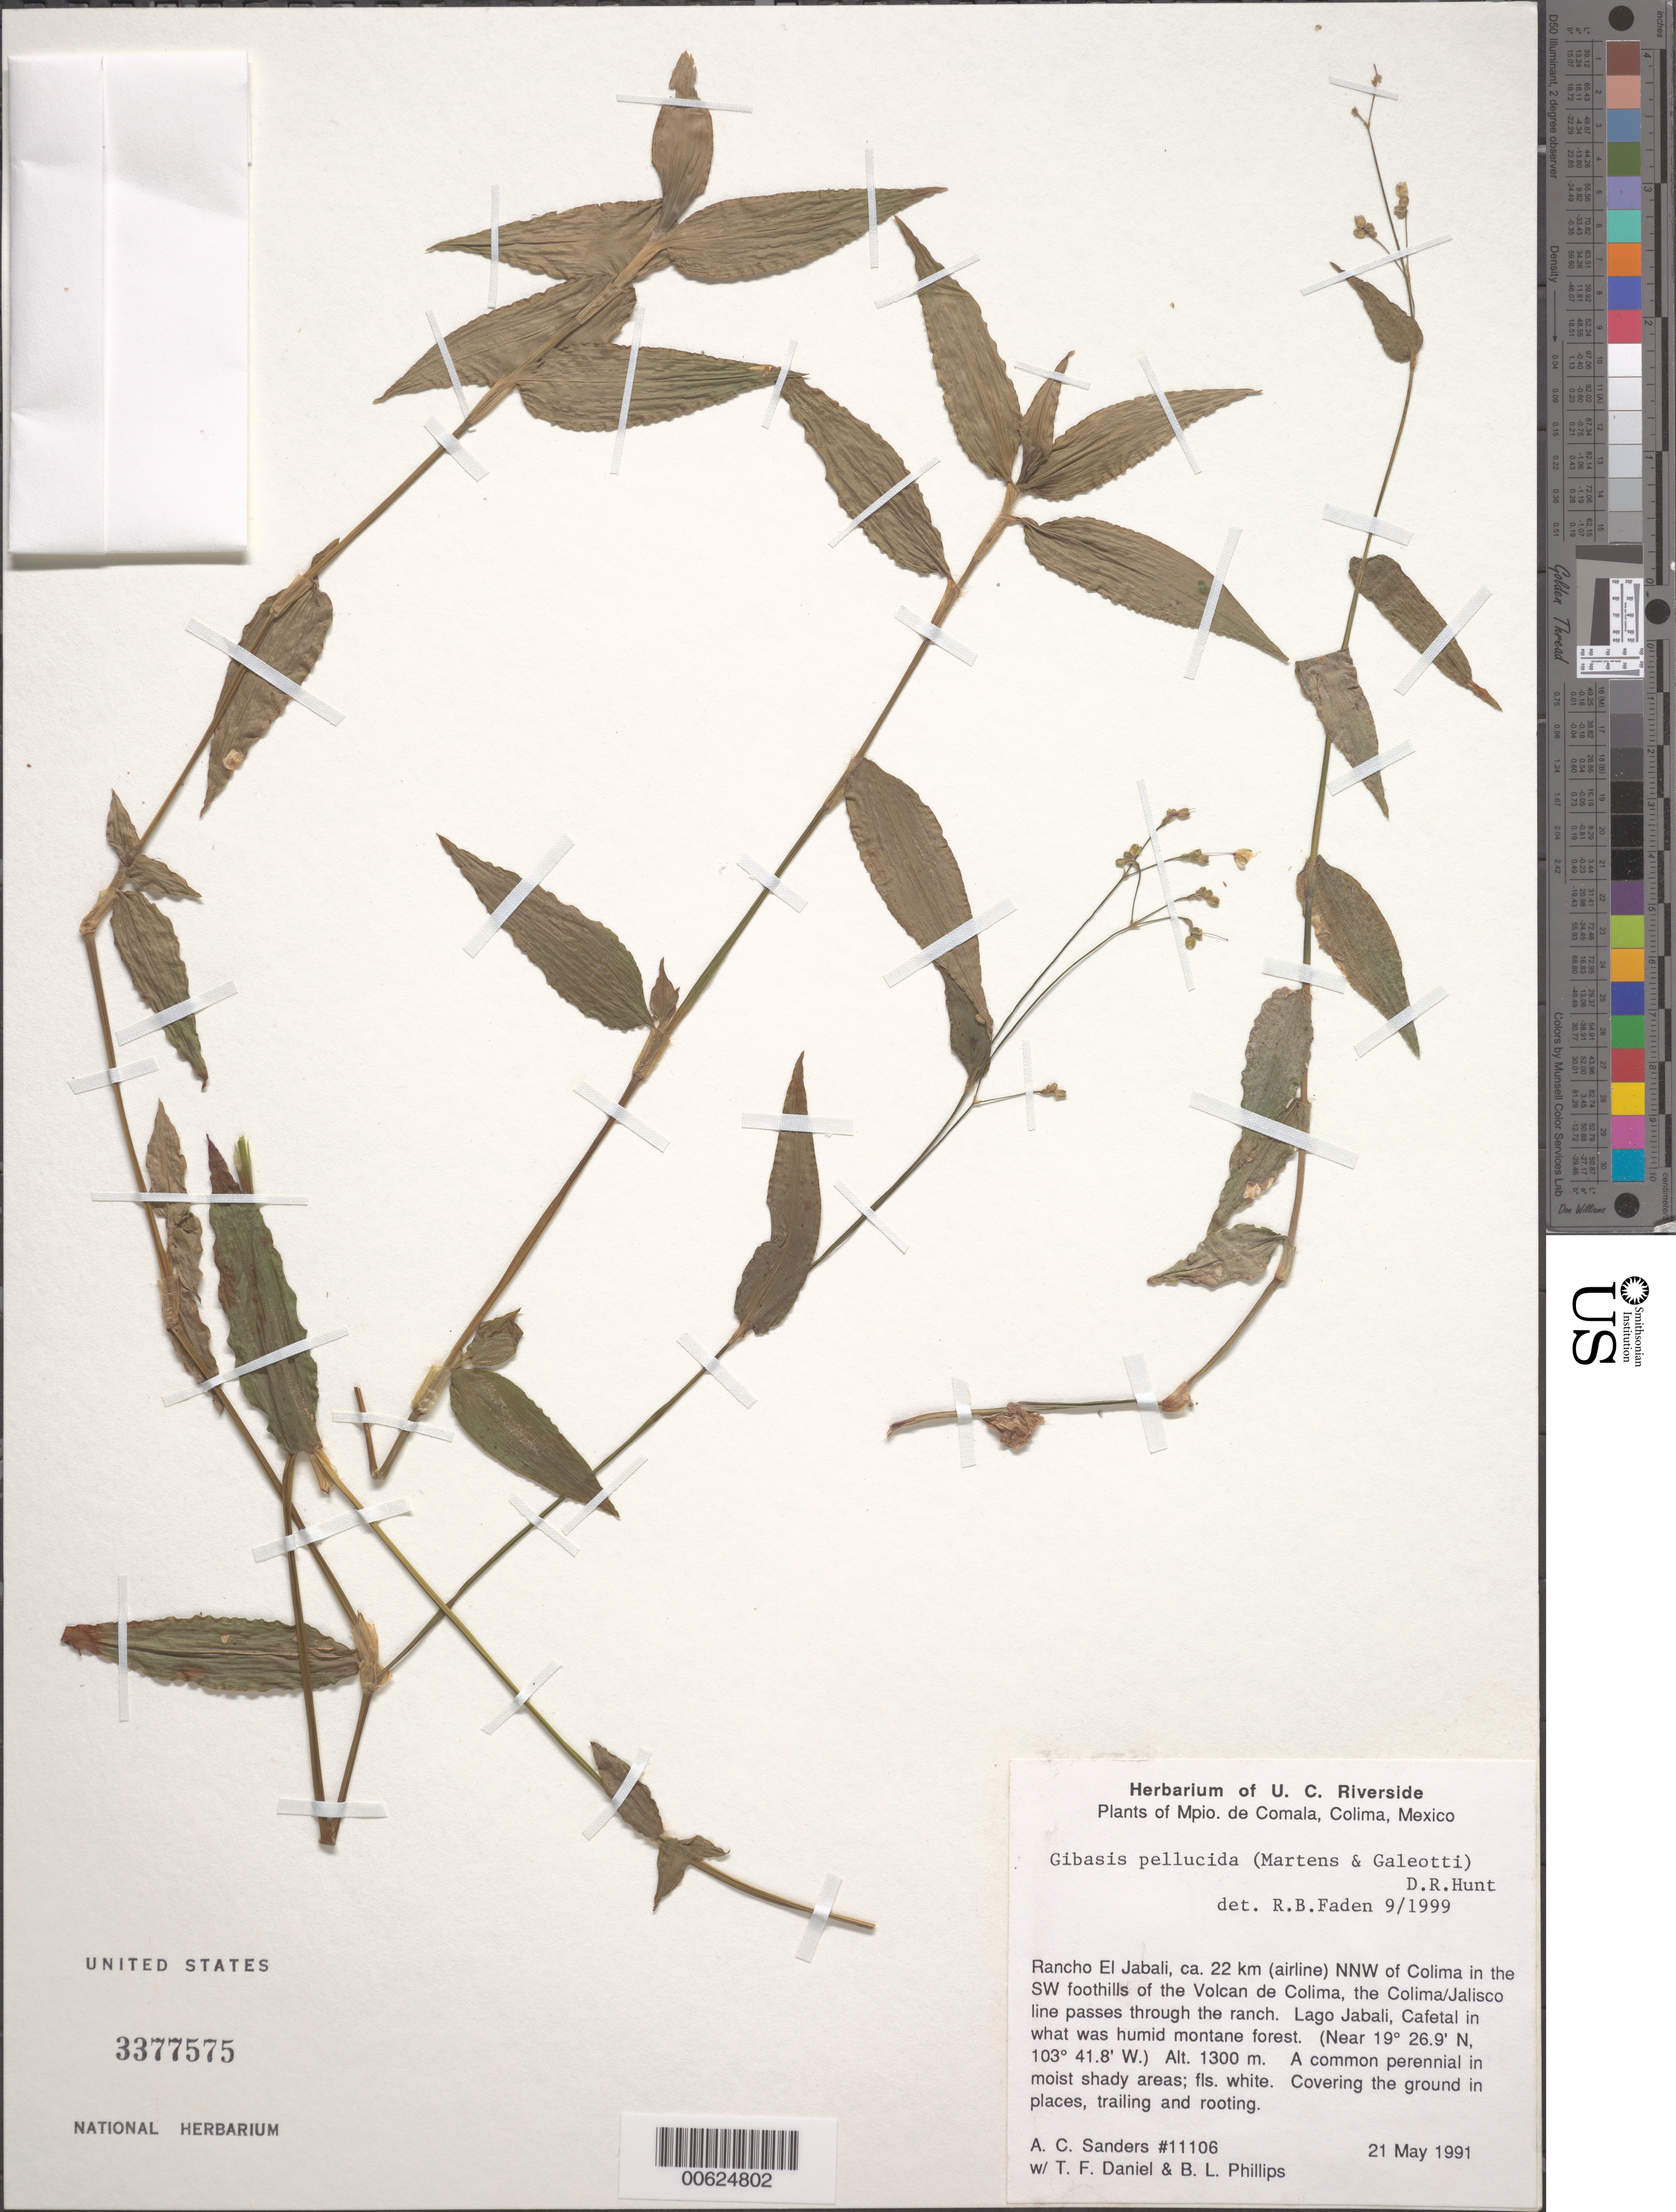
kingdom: Plantae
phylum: Tracheophyta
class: Liliopsida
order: Commelinales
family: Commelinaceae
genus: Gibasis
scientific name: Gibasis pellucida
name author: (M. Martens & Galeotti) D.R. Hunt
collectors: A. Sanders, T. F. Daniel & B. L. Phillips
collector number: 11106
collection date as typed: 21 May 1991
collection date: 1991-05-21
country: Mexico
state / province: Colima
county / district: Comala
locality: Rancho El Jabali, NNW of Colima SW foothills of the Volcan de Colima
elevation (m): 1300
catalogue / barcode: US 3377575